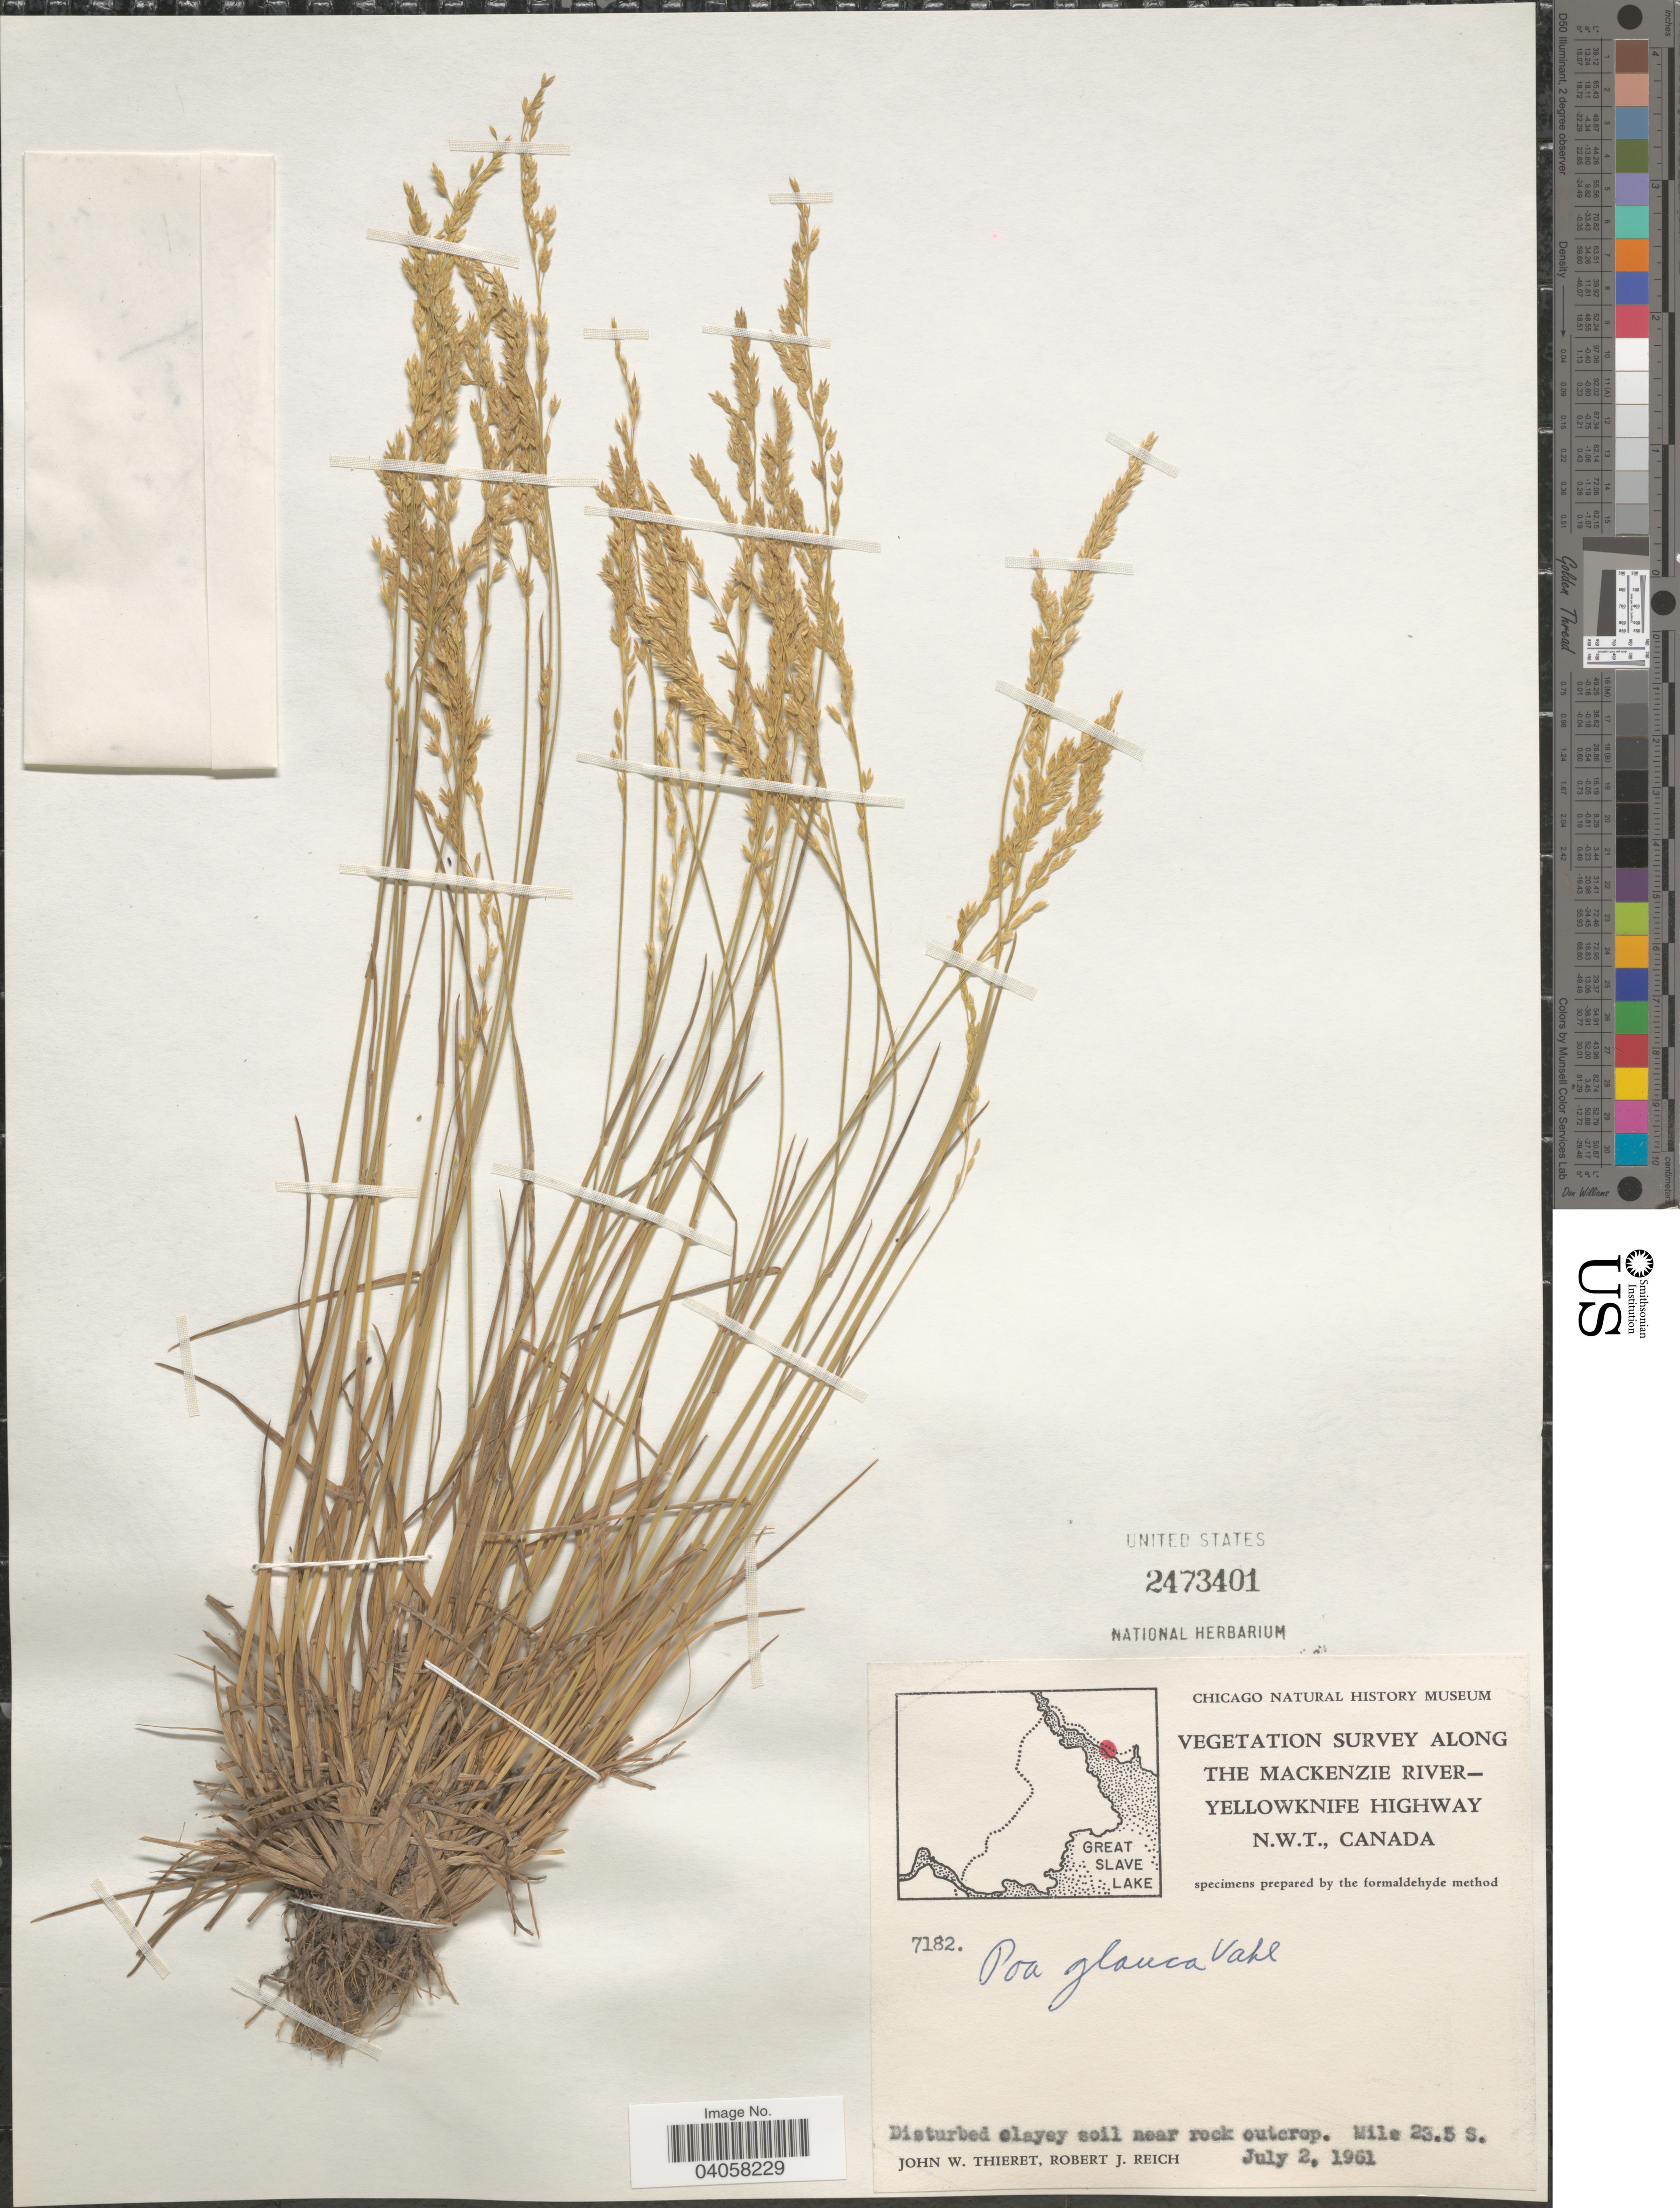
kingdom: Plantae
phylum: Tracheophyta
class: Liliopsida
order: Poales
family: Poaceae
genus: Poa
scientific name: Poa glauca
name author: Vahl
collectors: J. W. Thieret & R. Reich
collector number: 7182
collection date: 1961-07-02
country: Canada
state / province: Northwest Territories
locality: Along the Mackenzie River - Yellowknife Highway. Disturbed clayey soil near rock outcrop. Mile 23.5 S.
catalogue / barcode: US 2473401